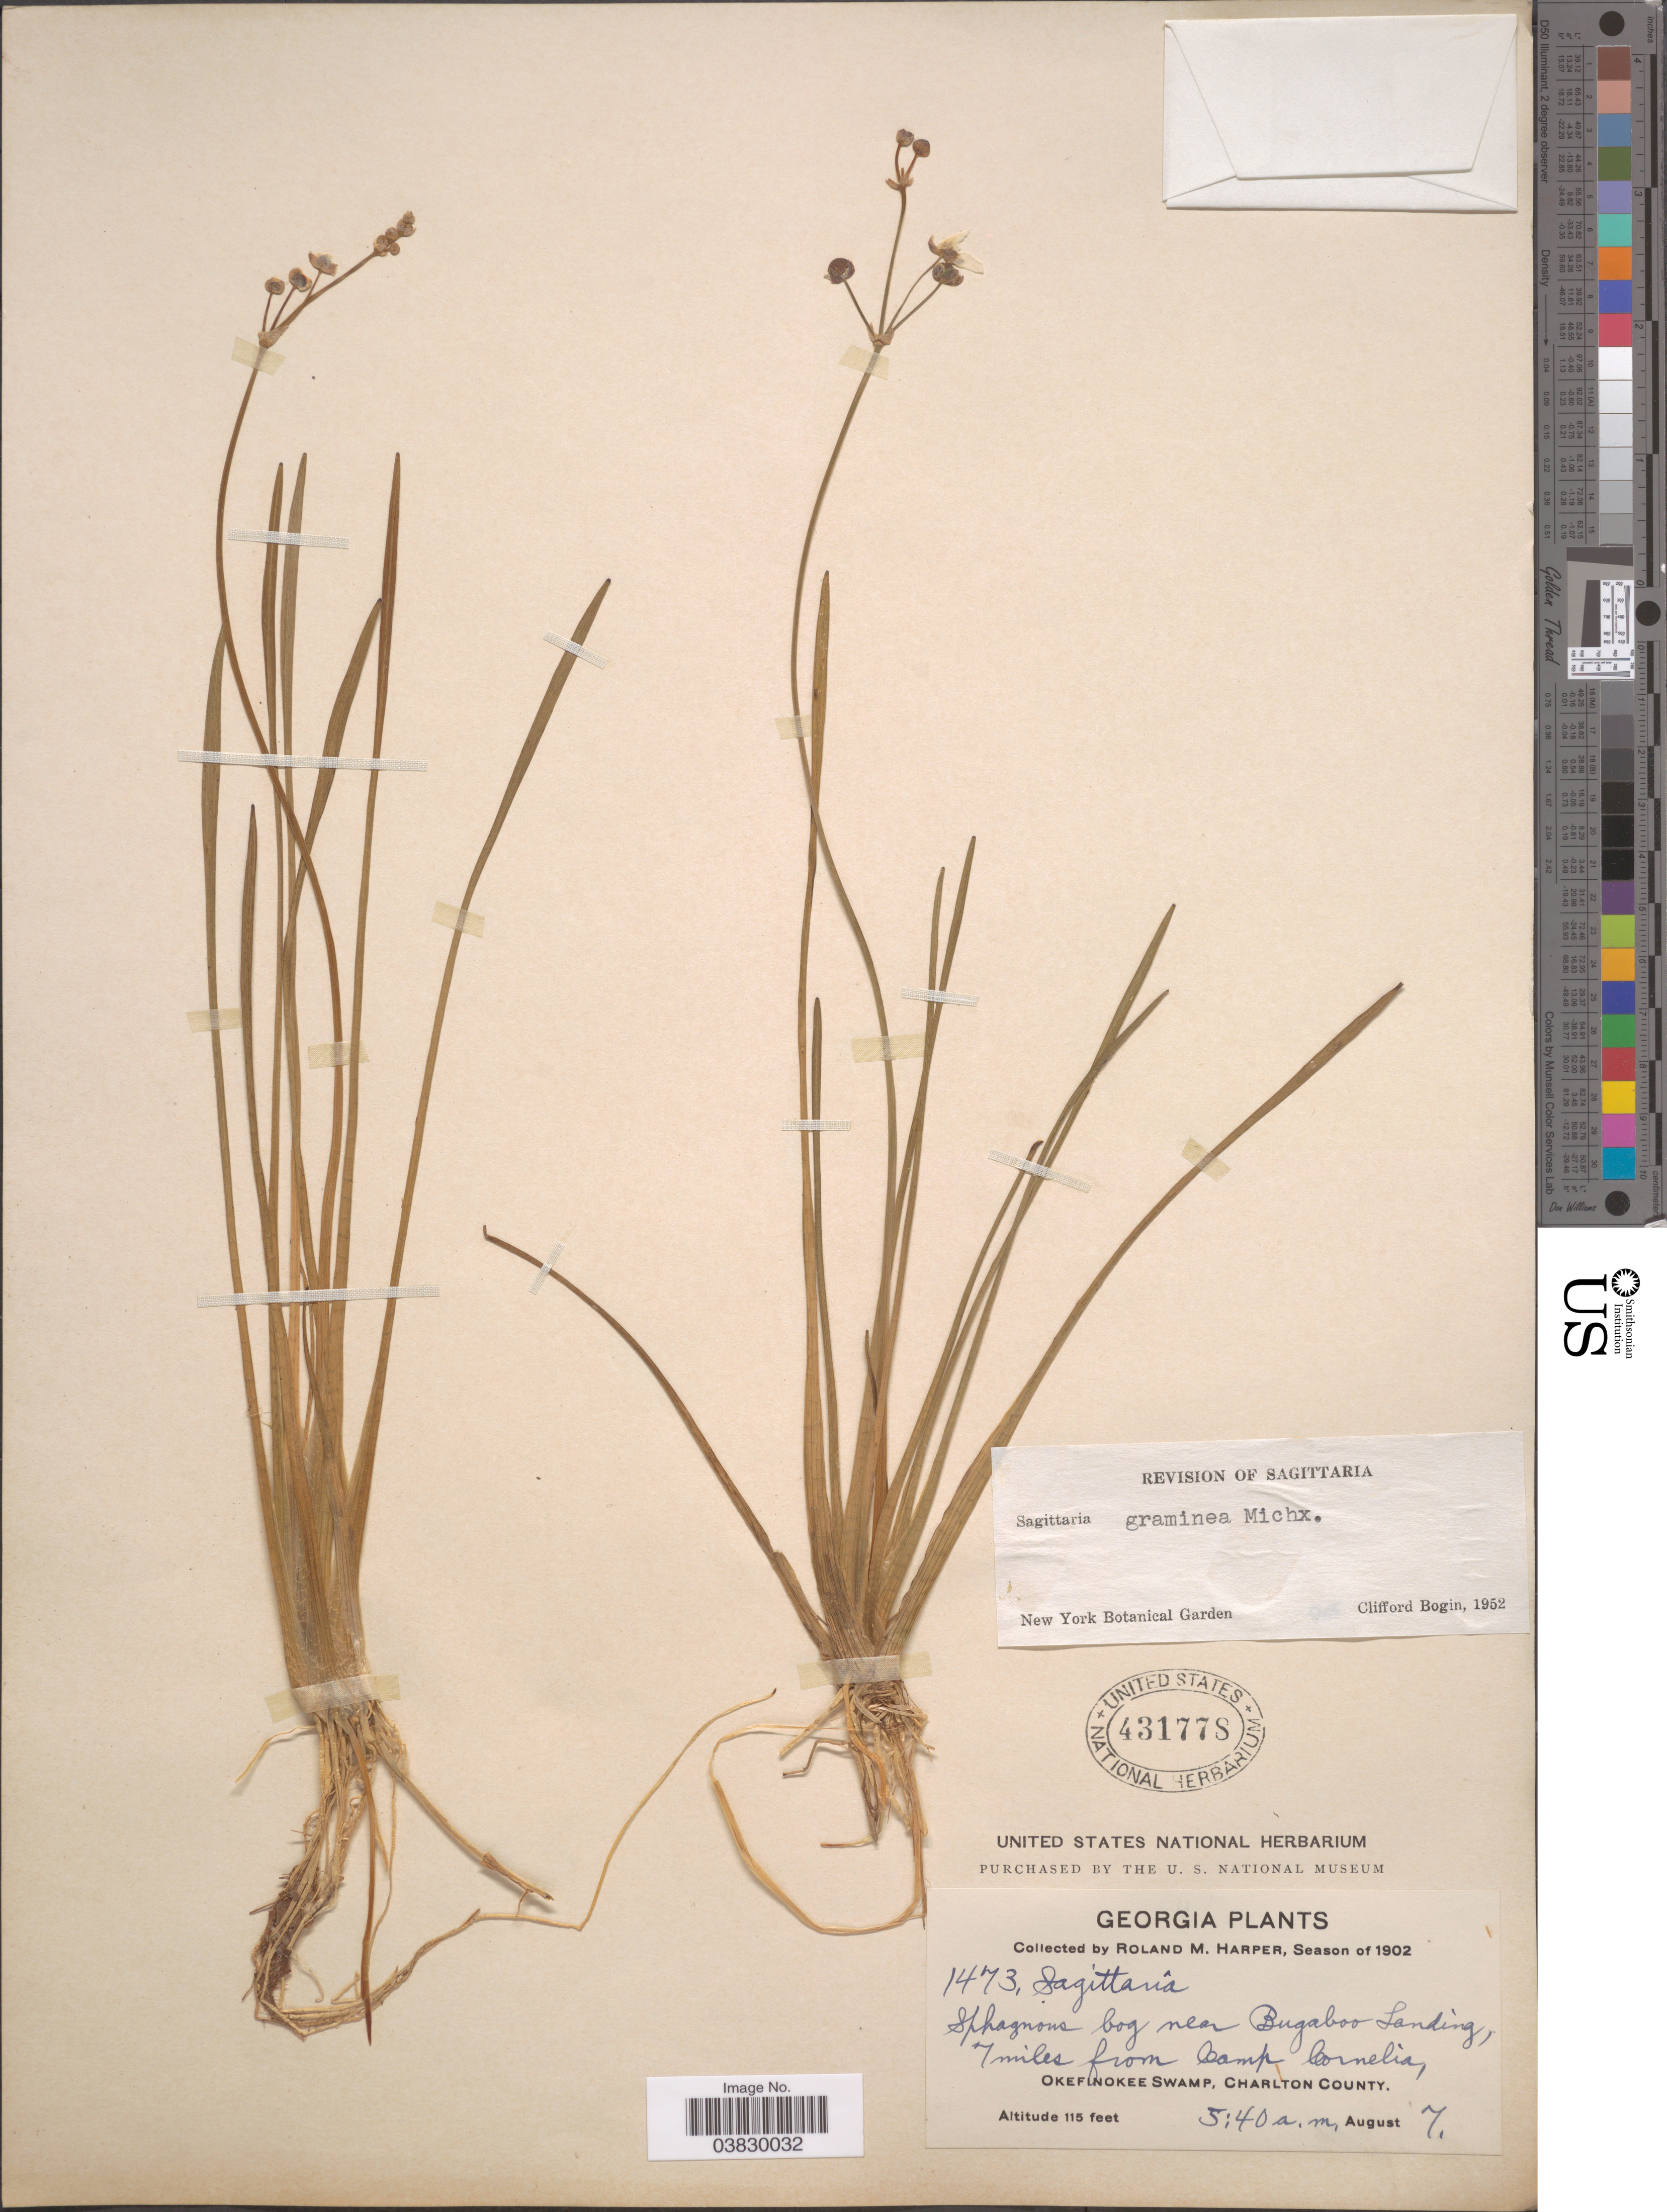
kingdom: Plantae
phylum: Tracheophyta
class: Liliopsida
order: Alismatales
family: Alismataceae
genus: Sagittaria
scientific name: Sagittaria graminea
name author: Michx.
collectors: R. Harper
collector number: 1473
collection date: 1902-08-07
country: United States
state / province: Georgia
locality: Sphagnous bog near Bugaboo Landing, 7 miles from Camp Cornelia, Okefinokee Swamp, Charlton County.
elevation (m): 35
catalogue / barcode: US 431778